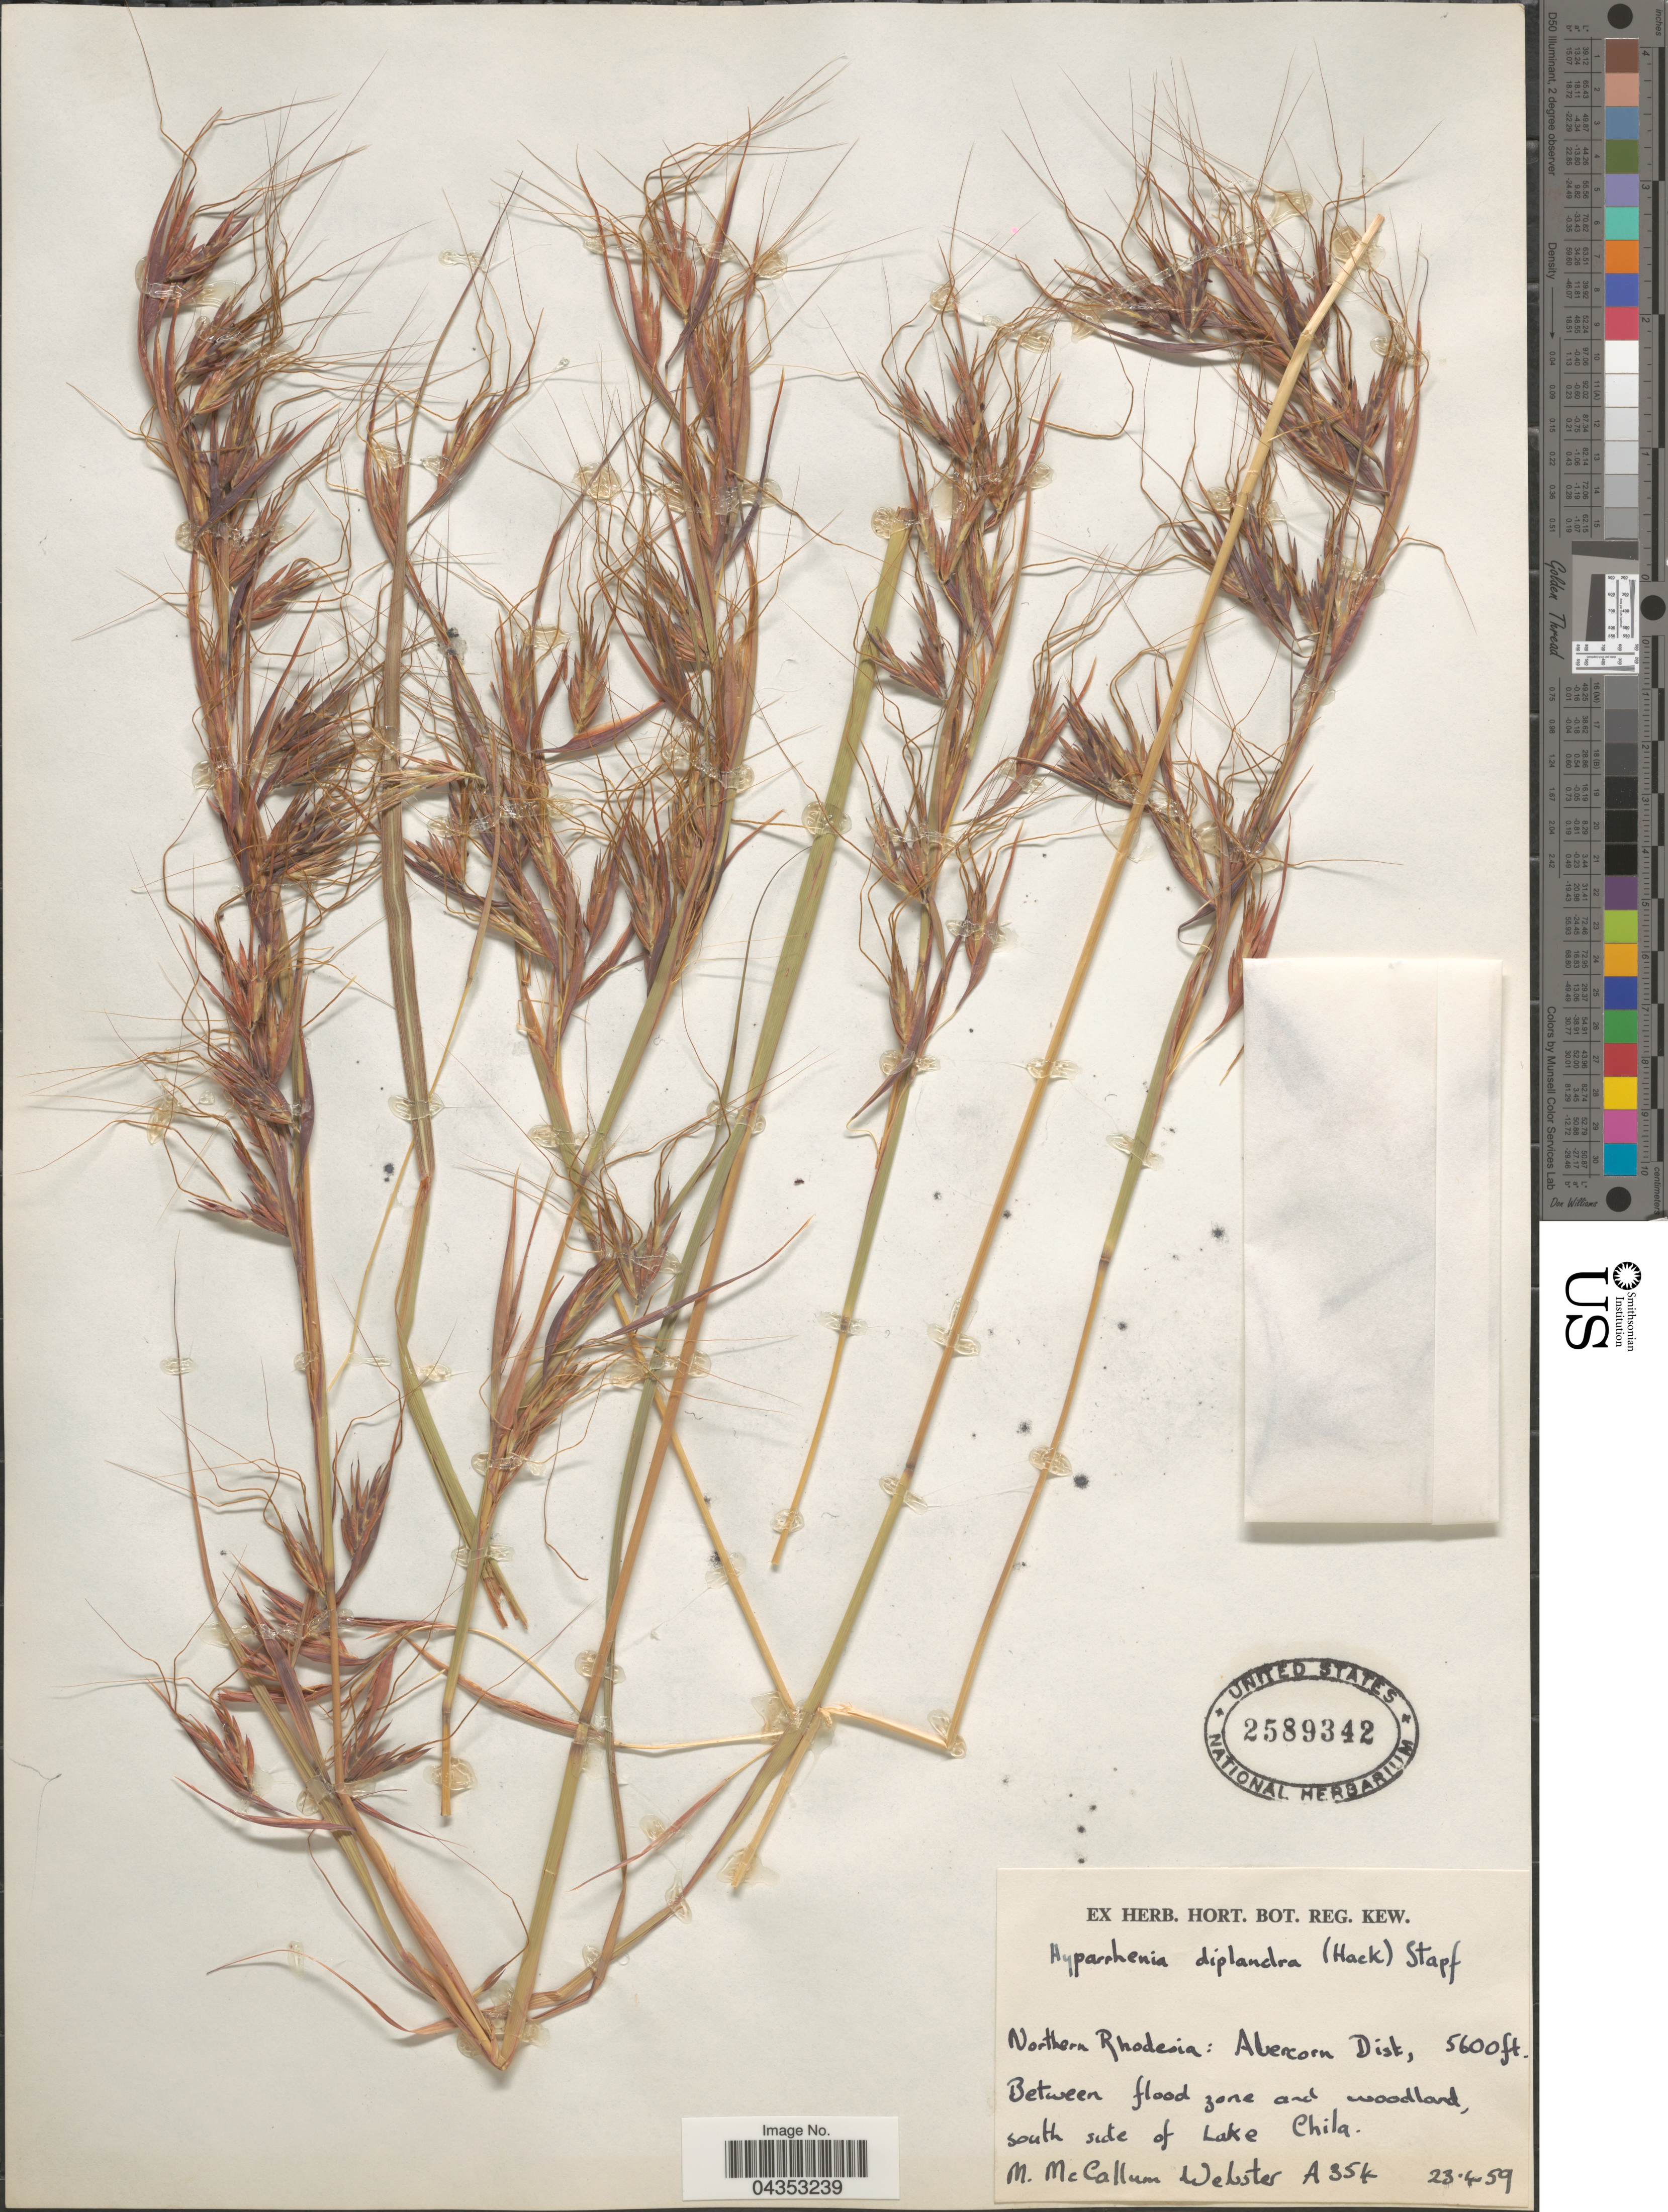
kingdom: Plantae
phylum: Tracheophyta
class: Liliopsida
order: Poales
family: Poaceae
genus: Hyparrhenia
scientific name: Hyparrhenia diplandra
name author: (Hack.) Stapf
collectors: M. Webster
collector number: A354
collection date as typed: Transcribed d/m/y: 23/4/59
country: Zambia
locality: Northern Rhodesia: Abercorn Dist, Between flood zone and woodland, south side of Lake Chila.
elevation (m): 1707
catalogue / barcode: US 2589342